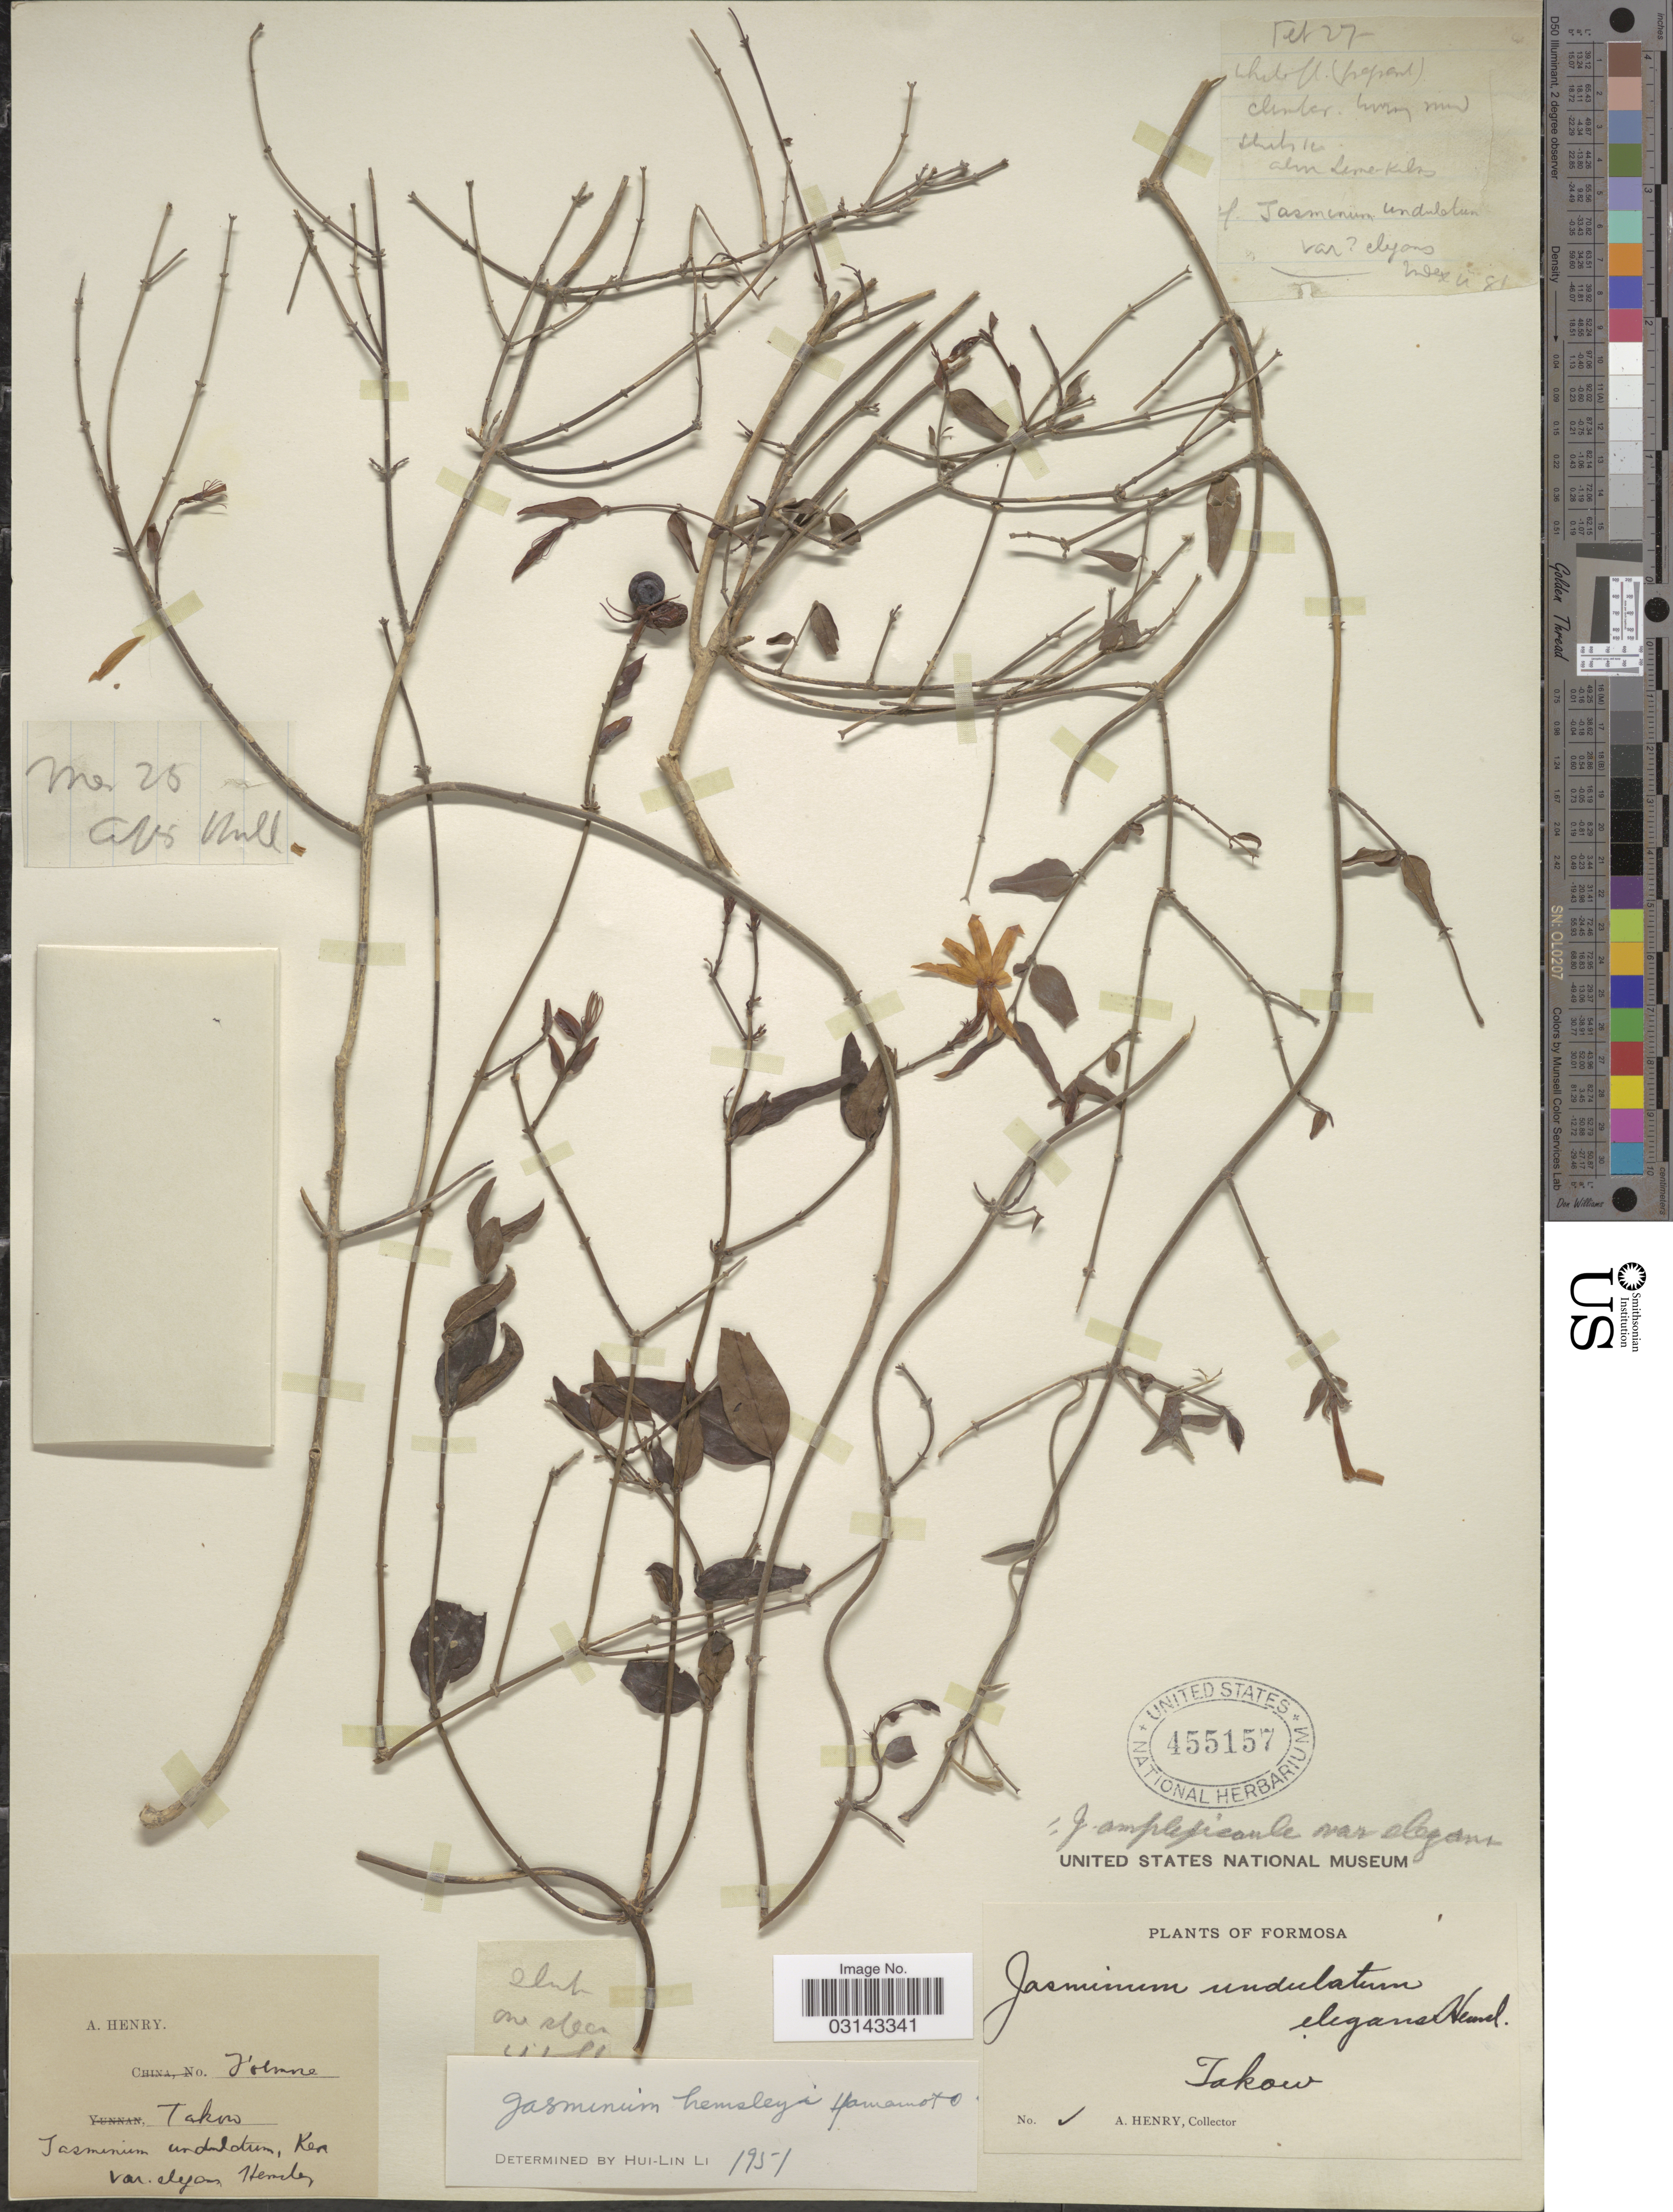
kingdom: Plantae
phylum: Tracheophyta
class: Magnoliopsida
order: Lamiales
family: Oleaceae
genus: Jasminum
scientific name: Jasminum hemsleyi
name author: Yamam.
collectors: A. Henry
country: Taiwan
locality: Formosa, Takow.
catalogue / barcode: US 455157